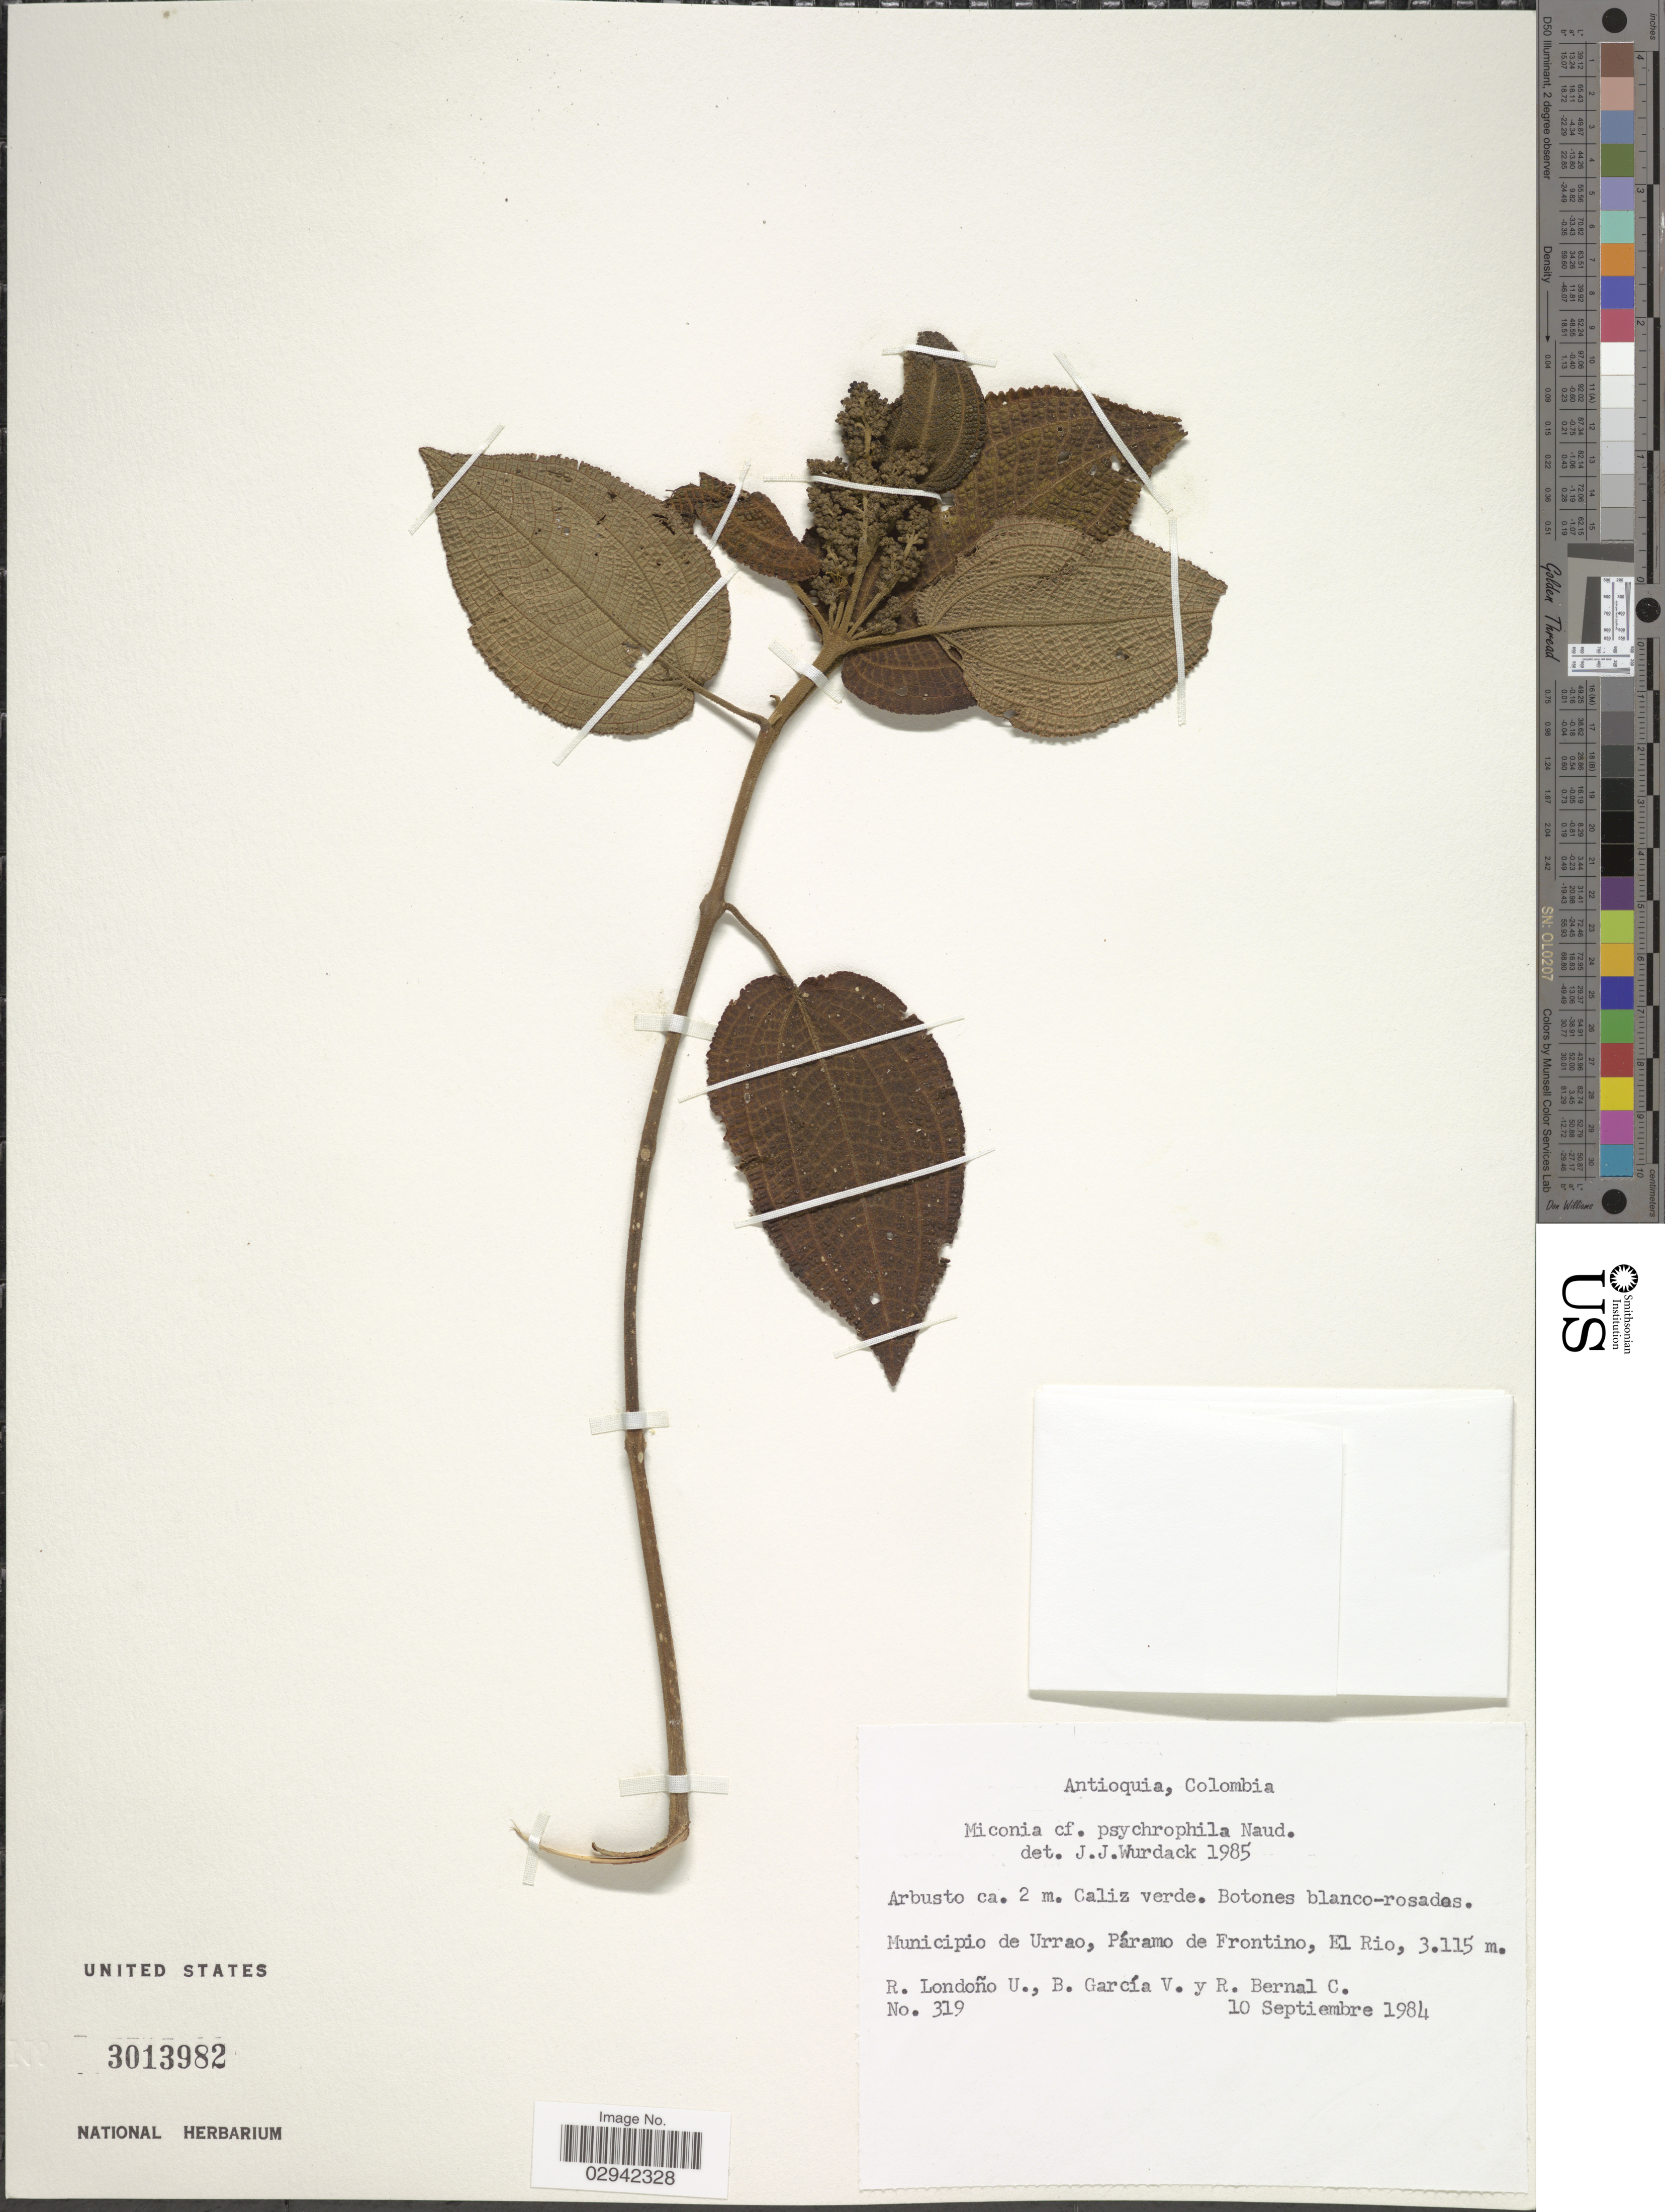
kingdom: Plantae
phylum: Tracheophyta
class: Magnoliopsida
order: Myrtales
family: Melastomataceae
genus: Miconia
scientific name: Miconia psychrophila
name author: Naudin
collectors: R. Londoño, B. Garcia V. & R. Bernal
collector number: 319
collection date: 1984-09-10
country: Colombia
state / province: Antioquia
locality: Municipio de Urrao, Páramo de Frontino, El Rio.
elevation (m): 3115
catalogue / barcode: US 3013982